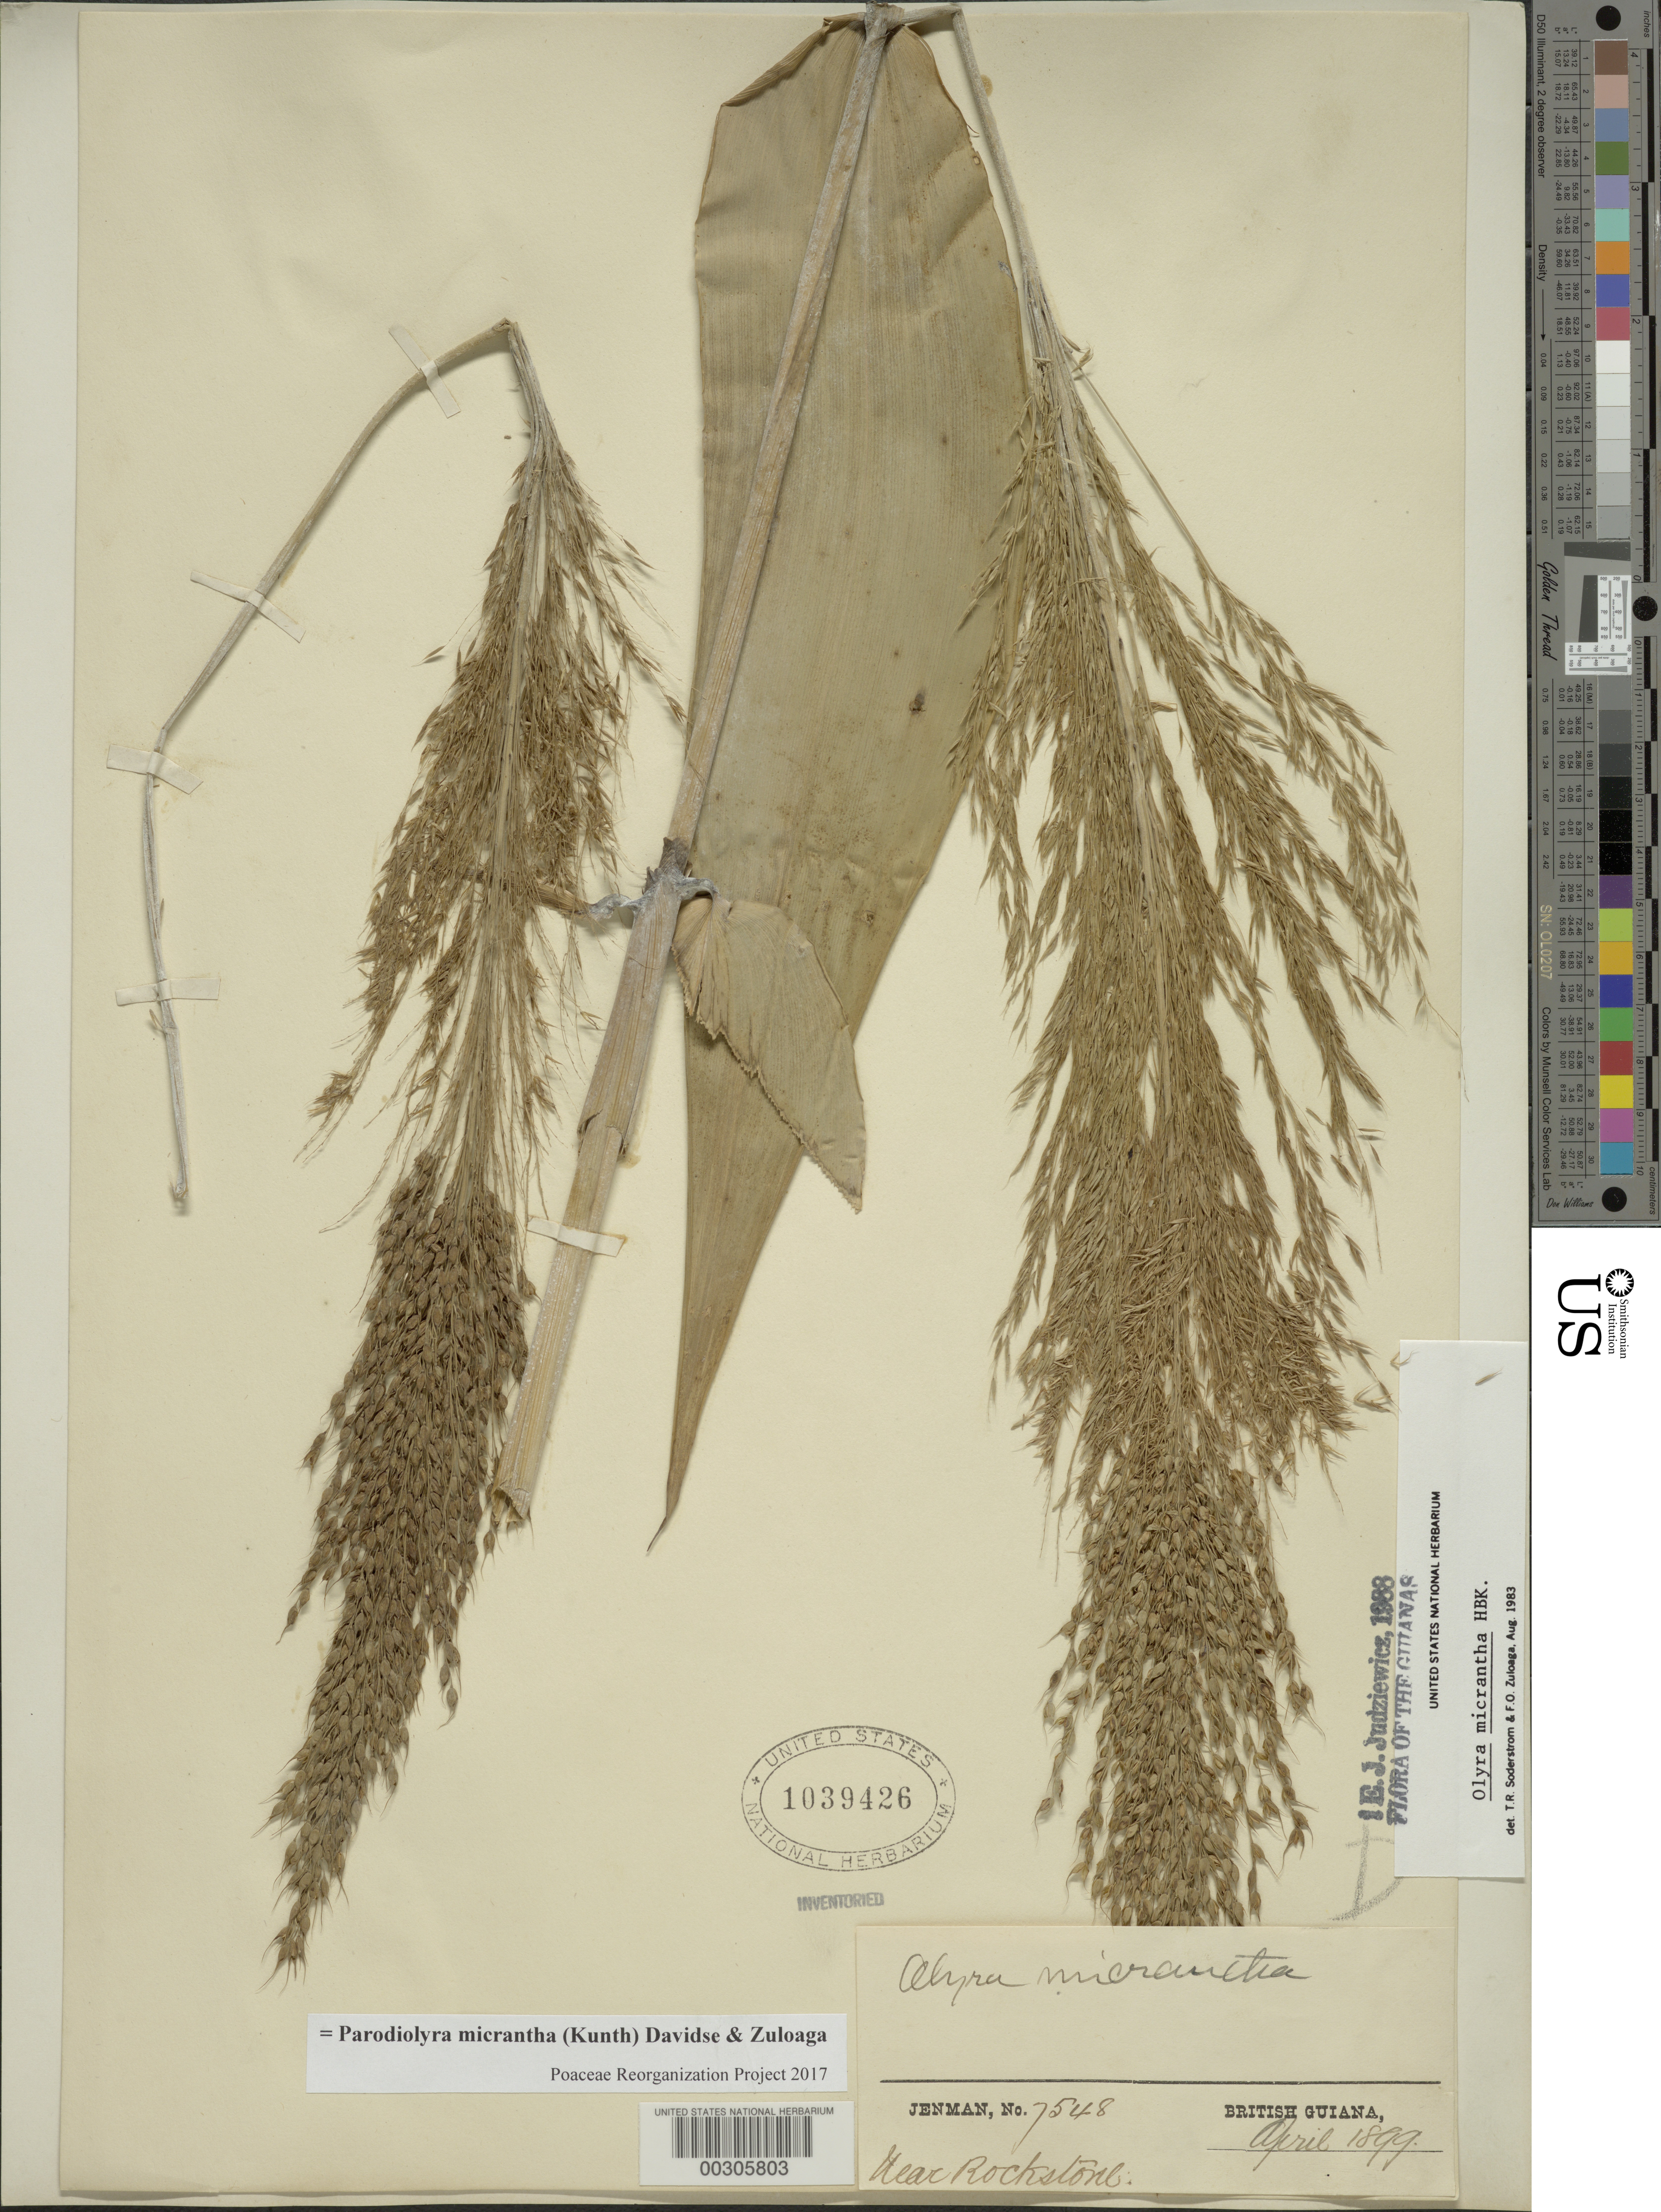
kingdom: Plantae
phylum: Tracheophyta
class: Liliopsida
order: Poales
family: Poaceae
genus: Parodiolyra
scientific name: Parodiolyra micrantha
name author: (Kunth) Davidse & Zuloaga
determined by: Poaceae Reorganization Project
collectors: G. S. Jenman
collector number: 7548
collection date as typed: Apr 1899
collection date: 1899-04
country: Guyana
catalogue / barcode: US 1039426